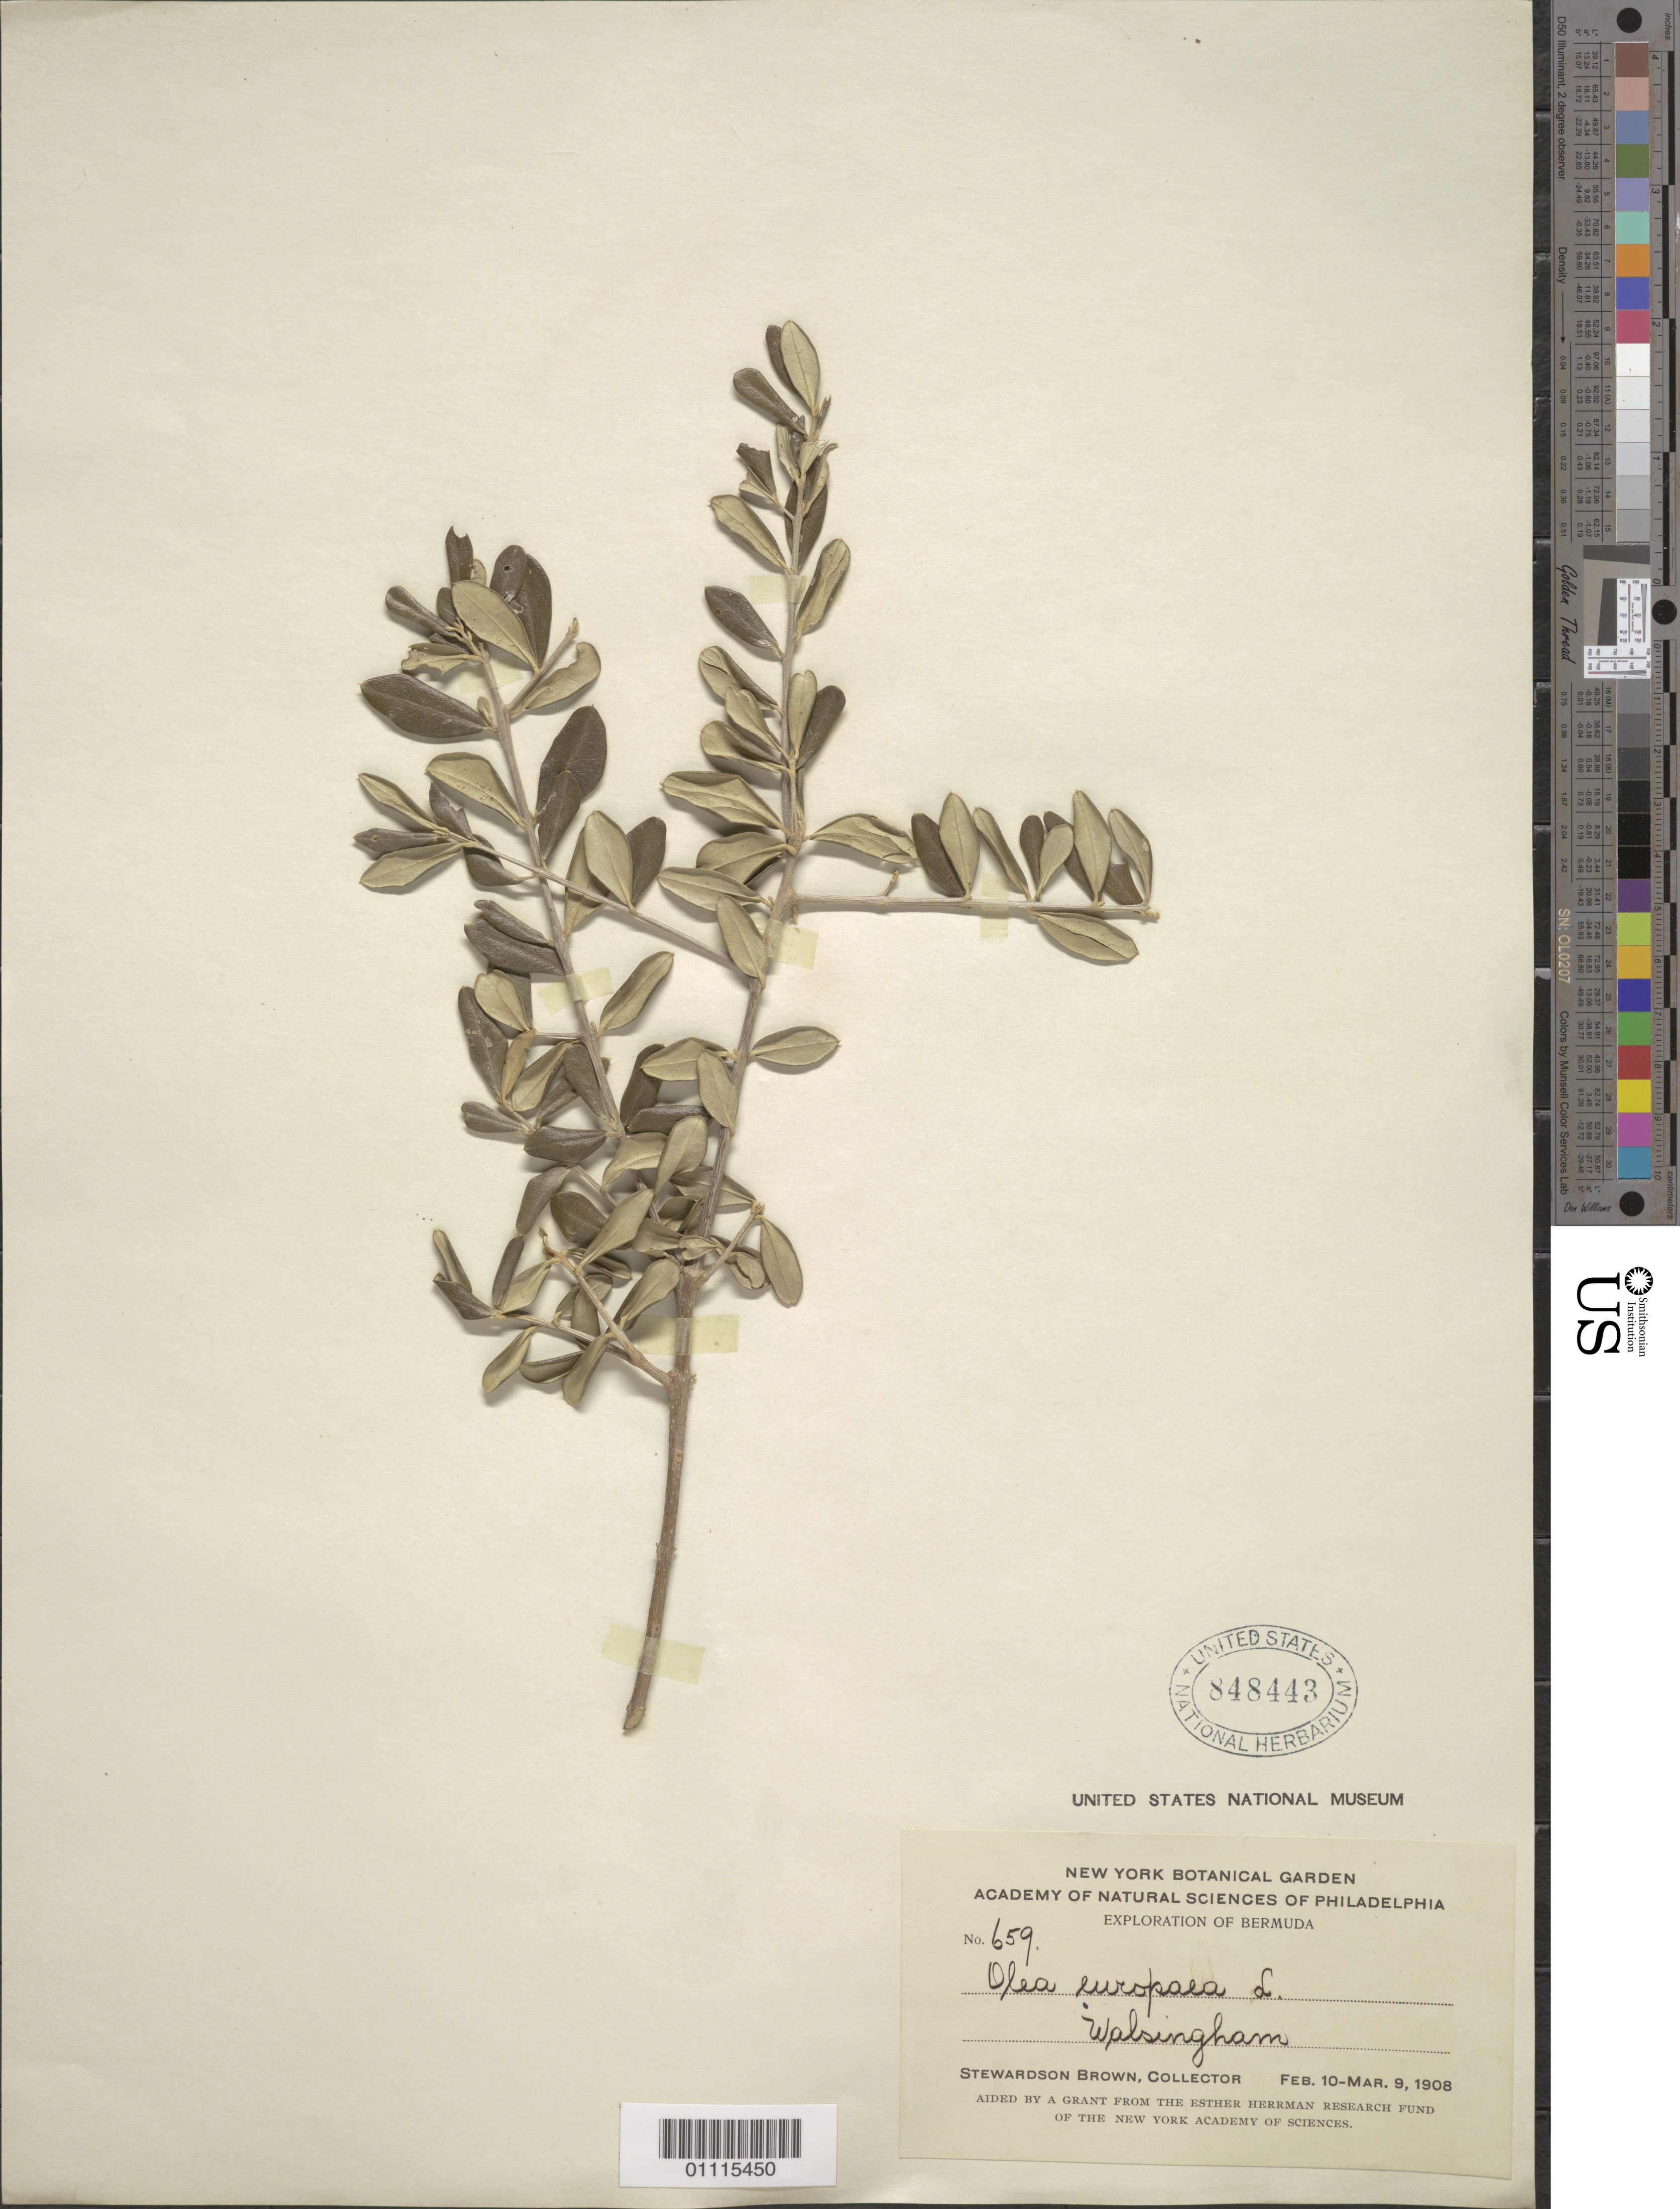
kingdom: Plantae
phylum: Tracheophyta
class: Magnoliopsida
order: Lamiales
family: Oleaceae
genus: Olea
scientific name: Olea europaea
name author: L.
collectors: S. Brown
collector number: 659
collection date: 1908-02-10/1908-03-09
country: Bermuda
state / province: Hamilton Parish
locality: Walsingham.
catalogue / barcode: US 848443